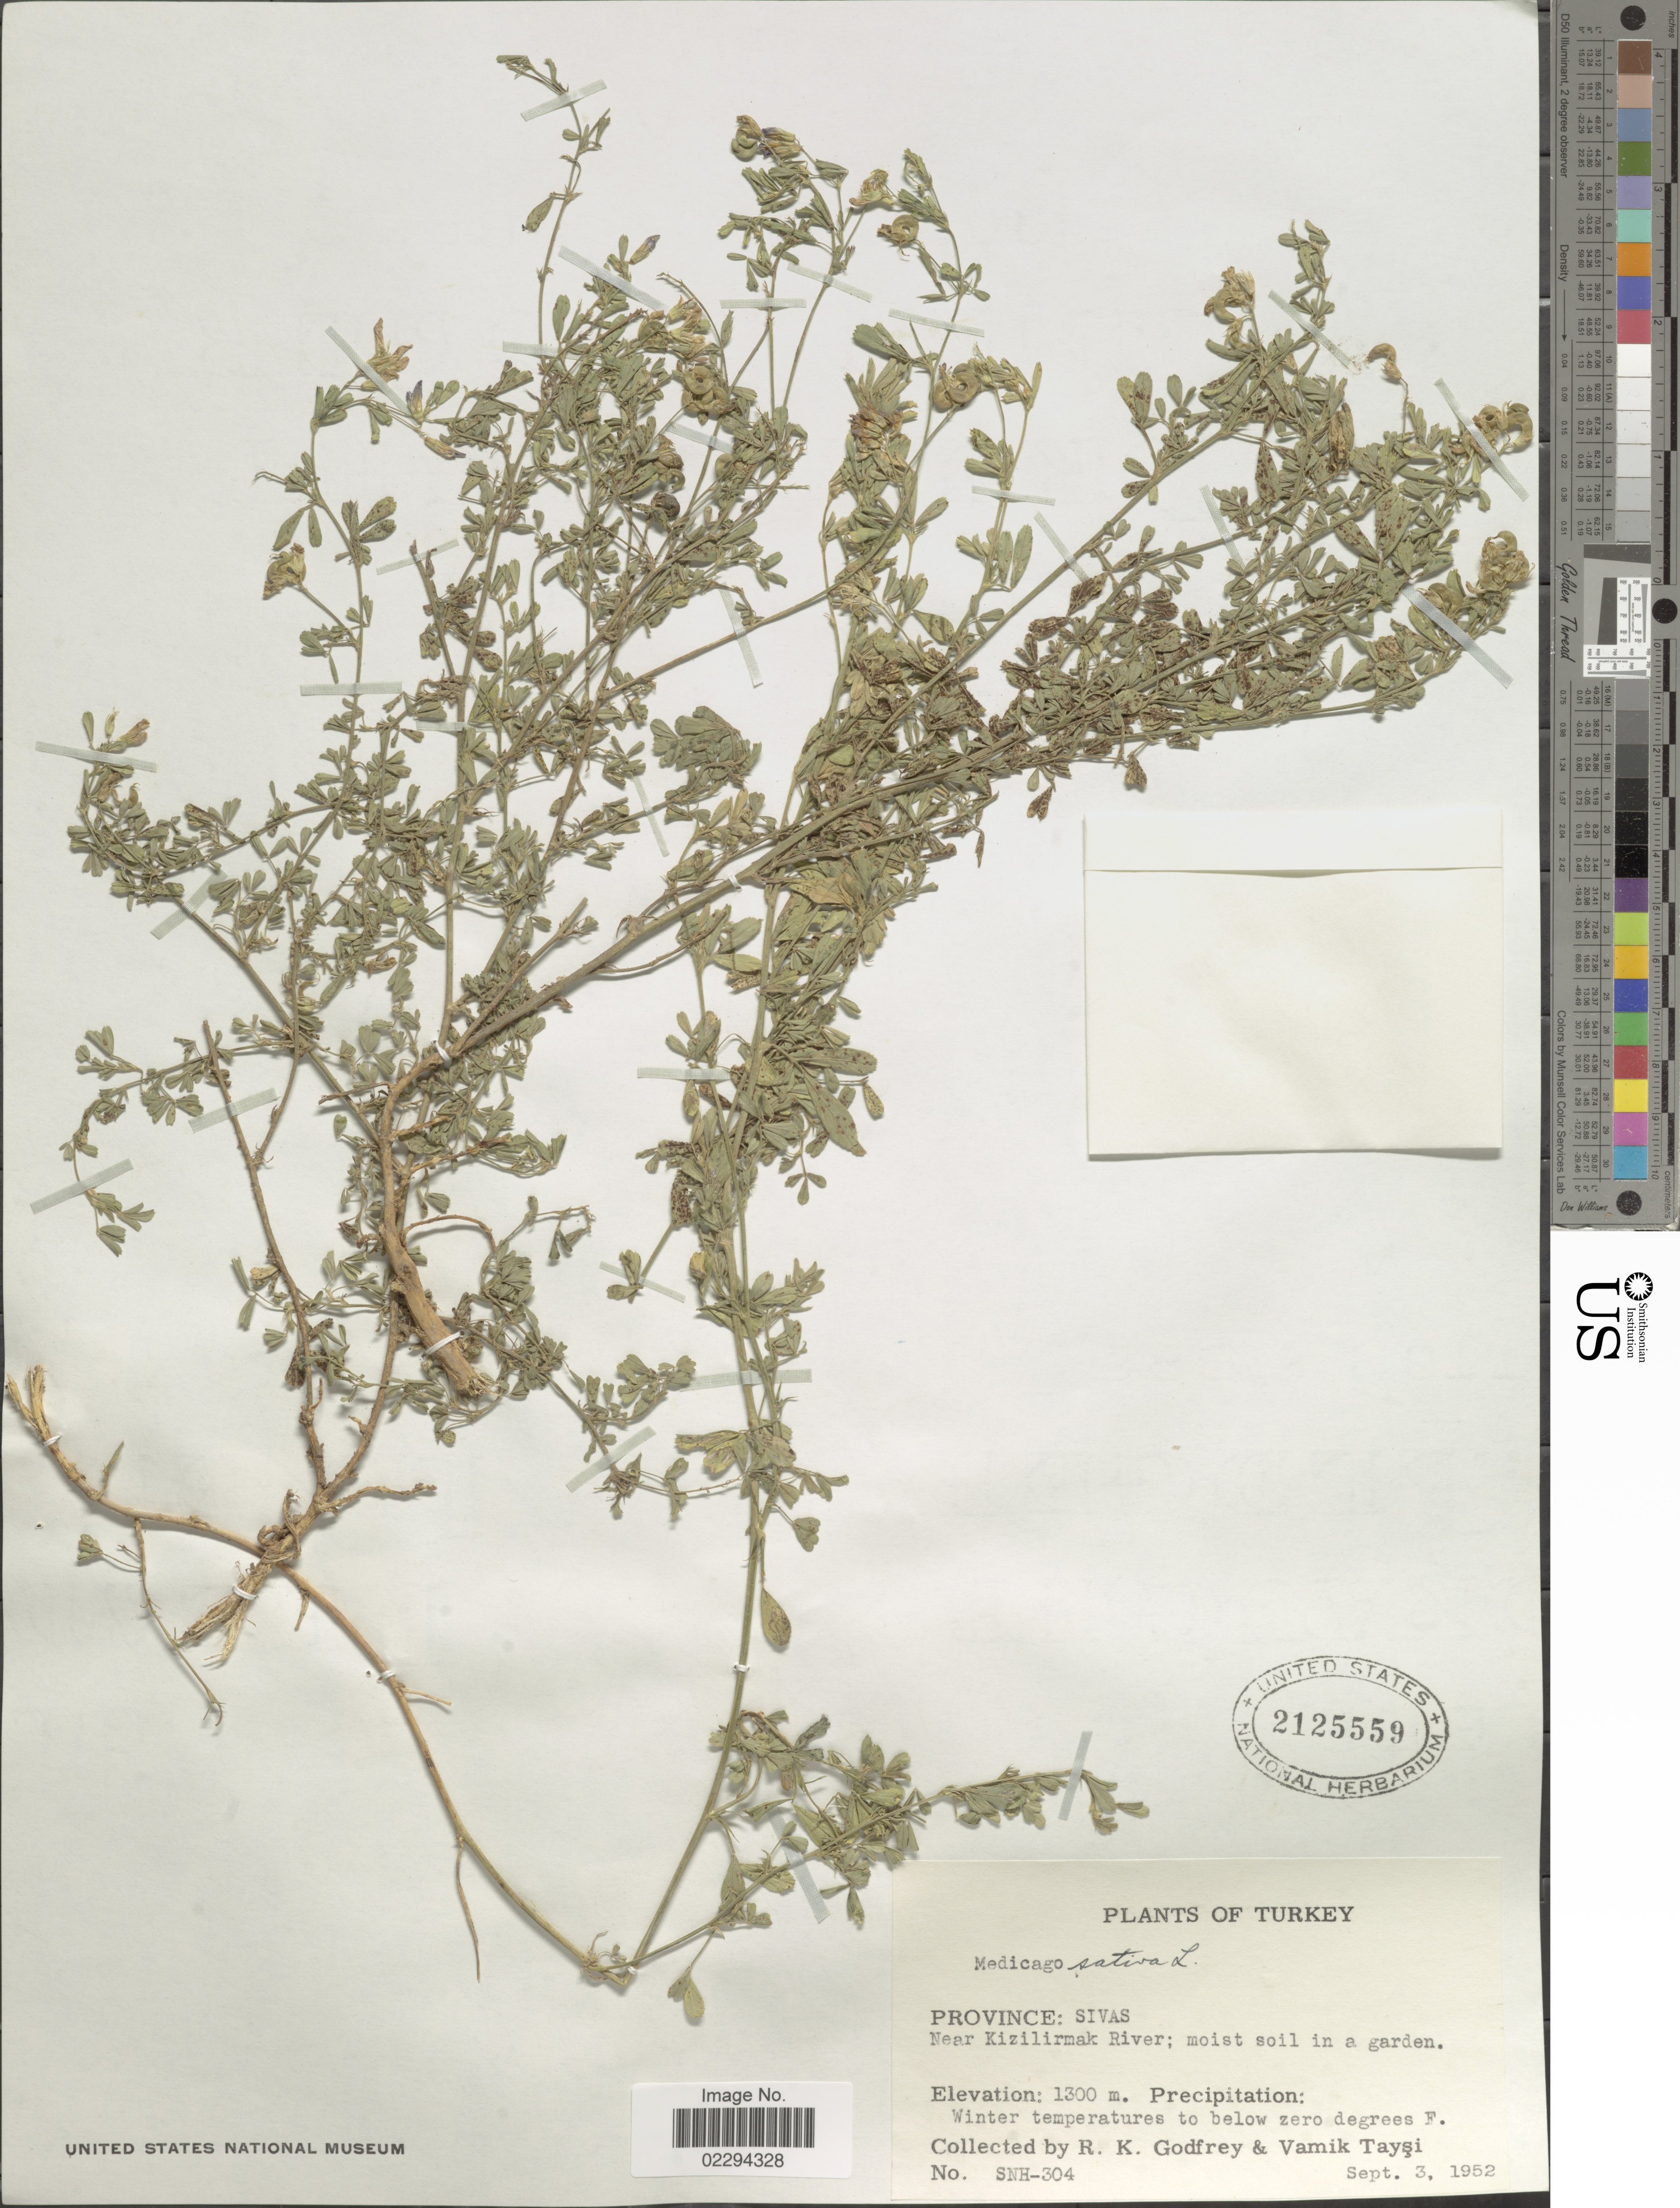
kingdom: Plantae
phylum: Tracheophyta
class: Magnoliopsida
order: Fabales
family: Fabaceae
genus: Medicago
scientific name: Medicago sativa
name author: L.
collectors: R. K. Godfrey & V. Taysi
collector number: SNH-304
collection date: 1952-09-03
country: Turkey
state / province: Sivas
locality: Near Kizilirmak River; moist soil in a garden.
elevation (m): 1300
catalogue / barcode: US 2125559